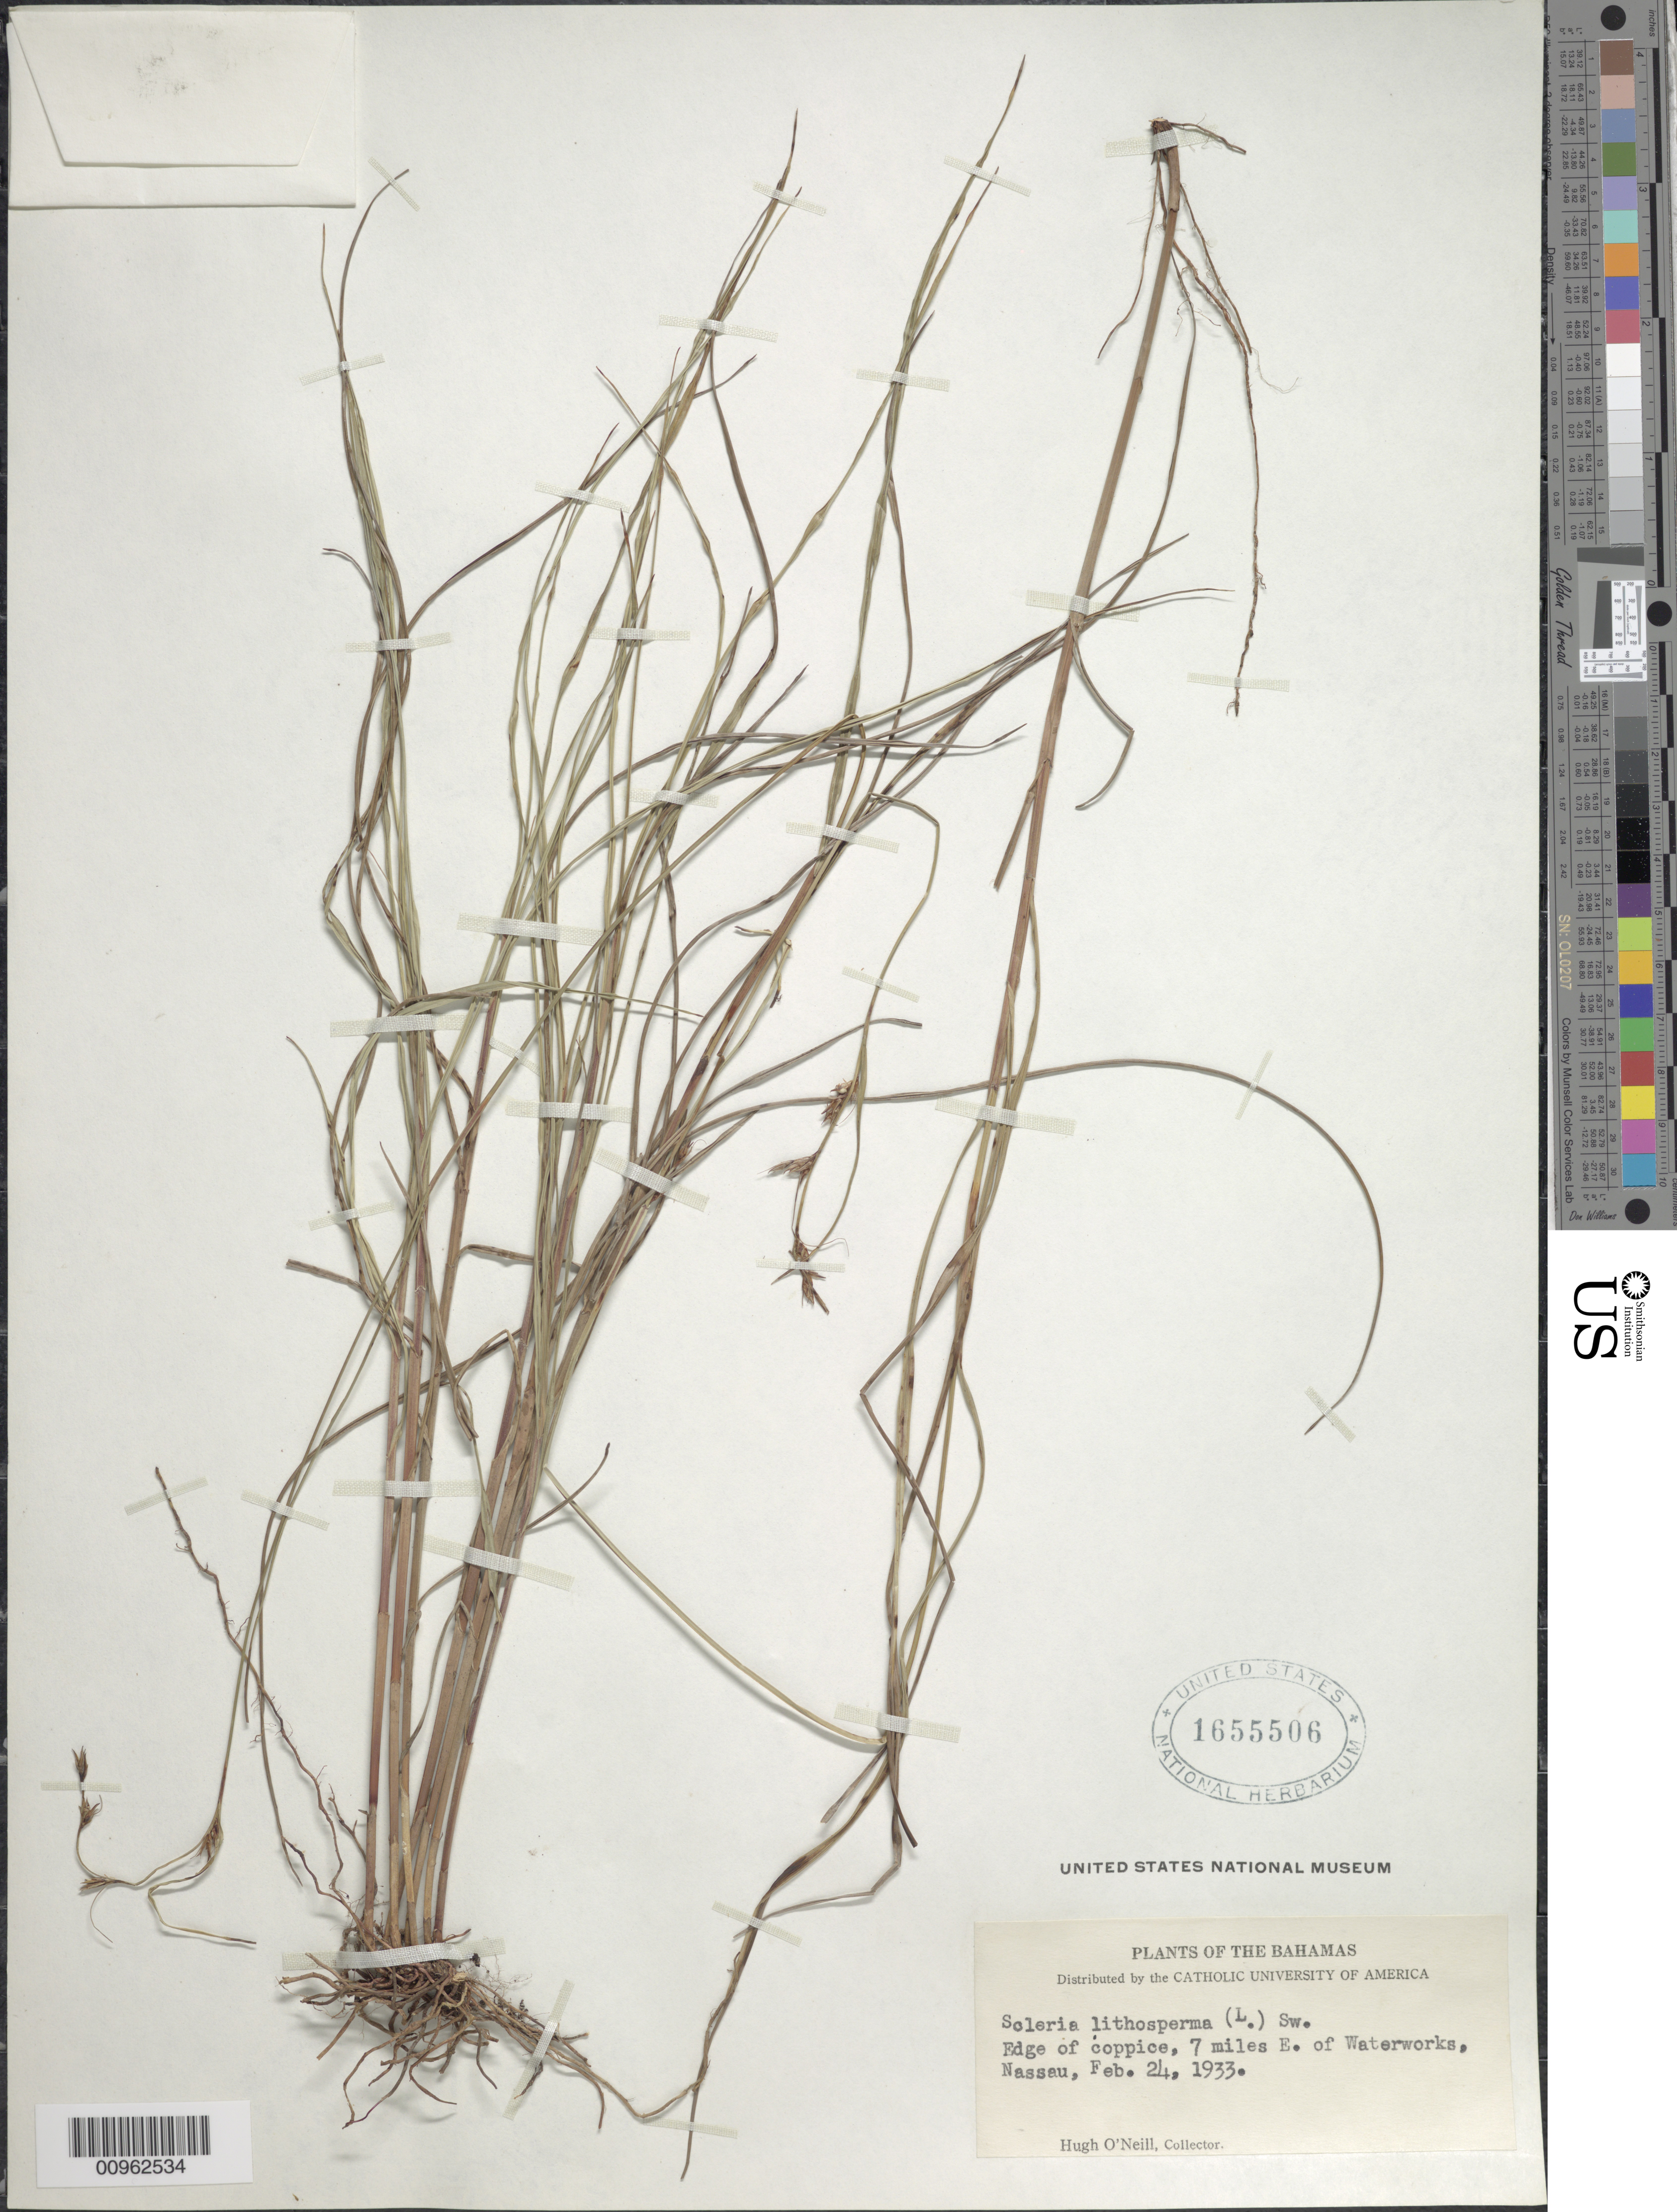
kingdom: Plantae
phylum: Tracheophyta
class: Liliopsida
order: Poales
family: Cyperaceae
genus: Scleria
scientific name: Scleria lithosperma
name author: (L.) Sw.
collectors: H. O'Neill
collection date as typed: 24 Feb 1933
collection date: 1933-02-24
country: Bahamas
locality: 7 miles E of Waterworks, Nassau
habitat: Edge of coppice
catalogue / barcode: US 1655506